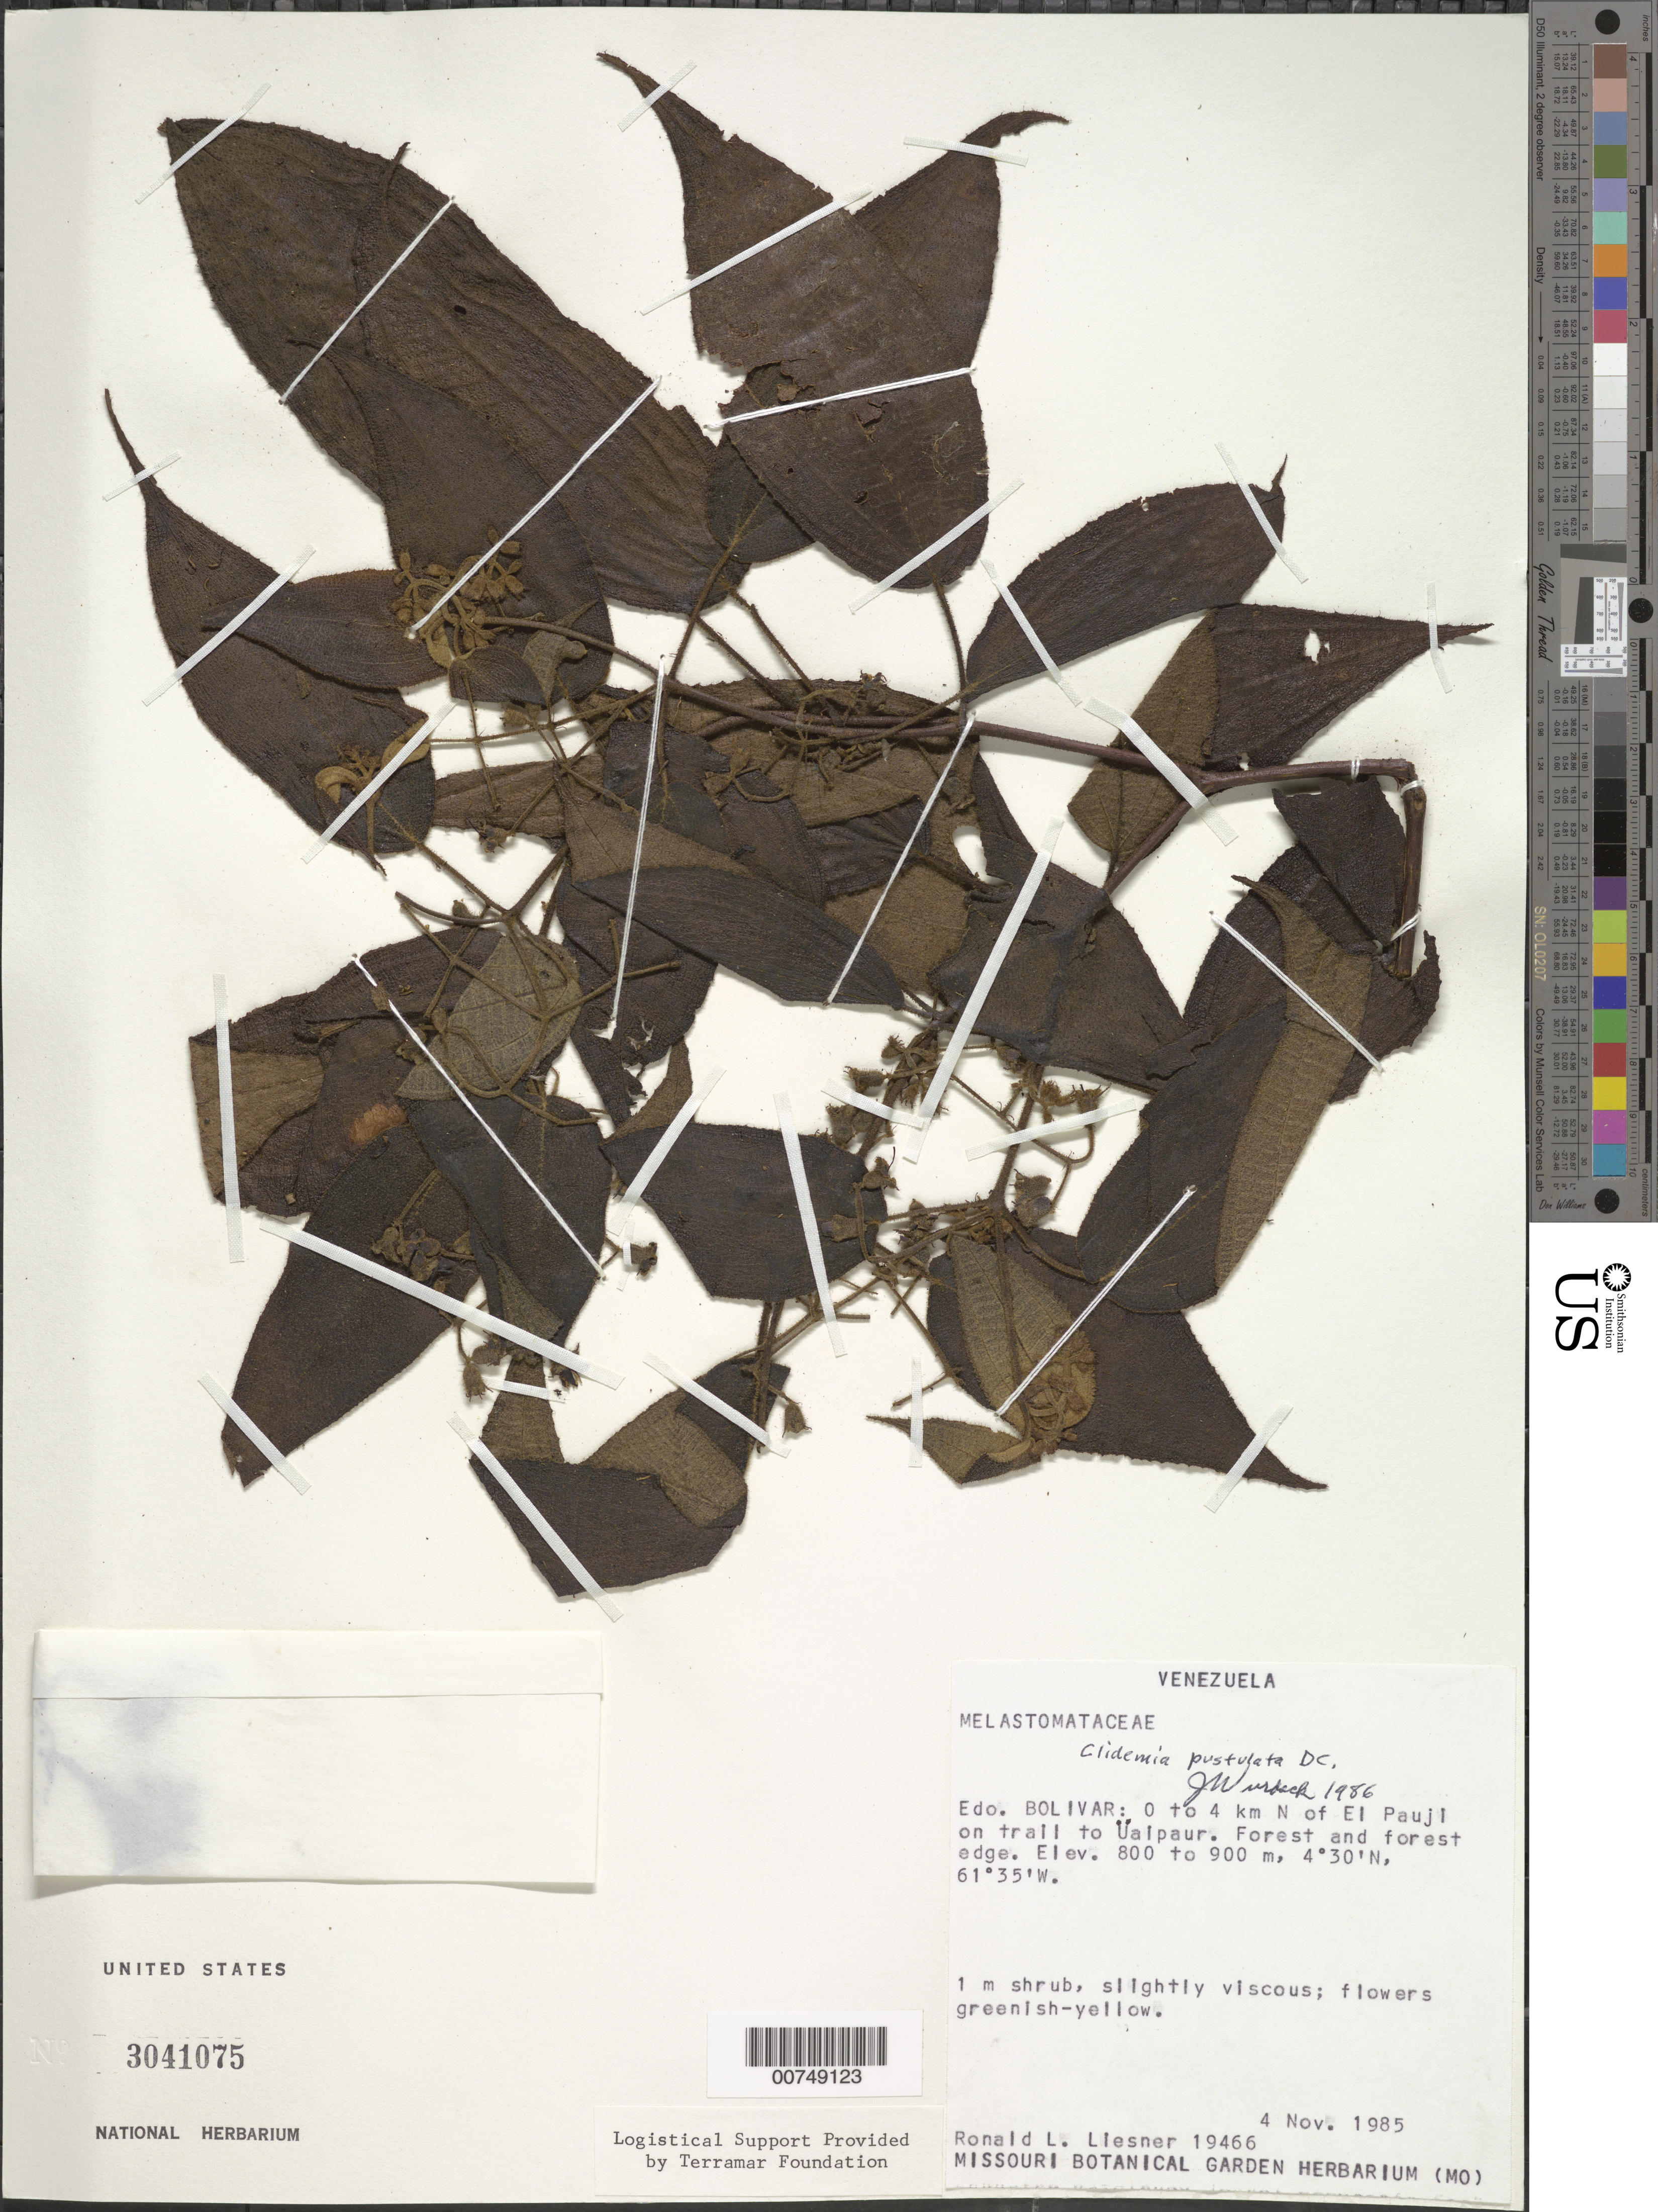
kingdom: Plantae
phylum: Tracheophyta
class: Magnoliopsida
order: Myrtales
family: Melastomataceae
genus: Clidemia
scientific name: Clidemia pustulata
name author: DC.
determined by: Wurdack, John J., (US), US (UNITED STATES)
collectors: R. L. Liesner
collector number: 19466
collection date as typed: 4-Nov-85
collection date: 1985-11-04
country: Venezuela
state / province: Bolívar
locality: El Pauji, 0-4 km N of, on trail to Üaipaur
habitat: Forest and forest edge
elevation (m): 800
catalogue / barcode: US 3041075